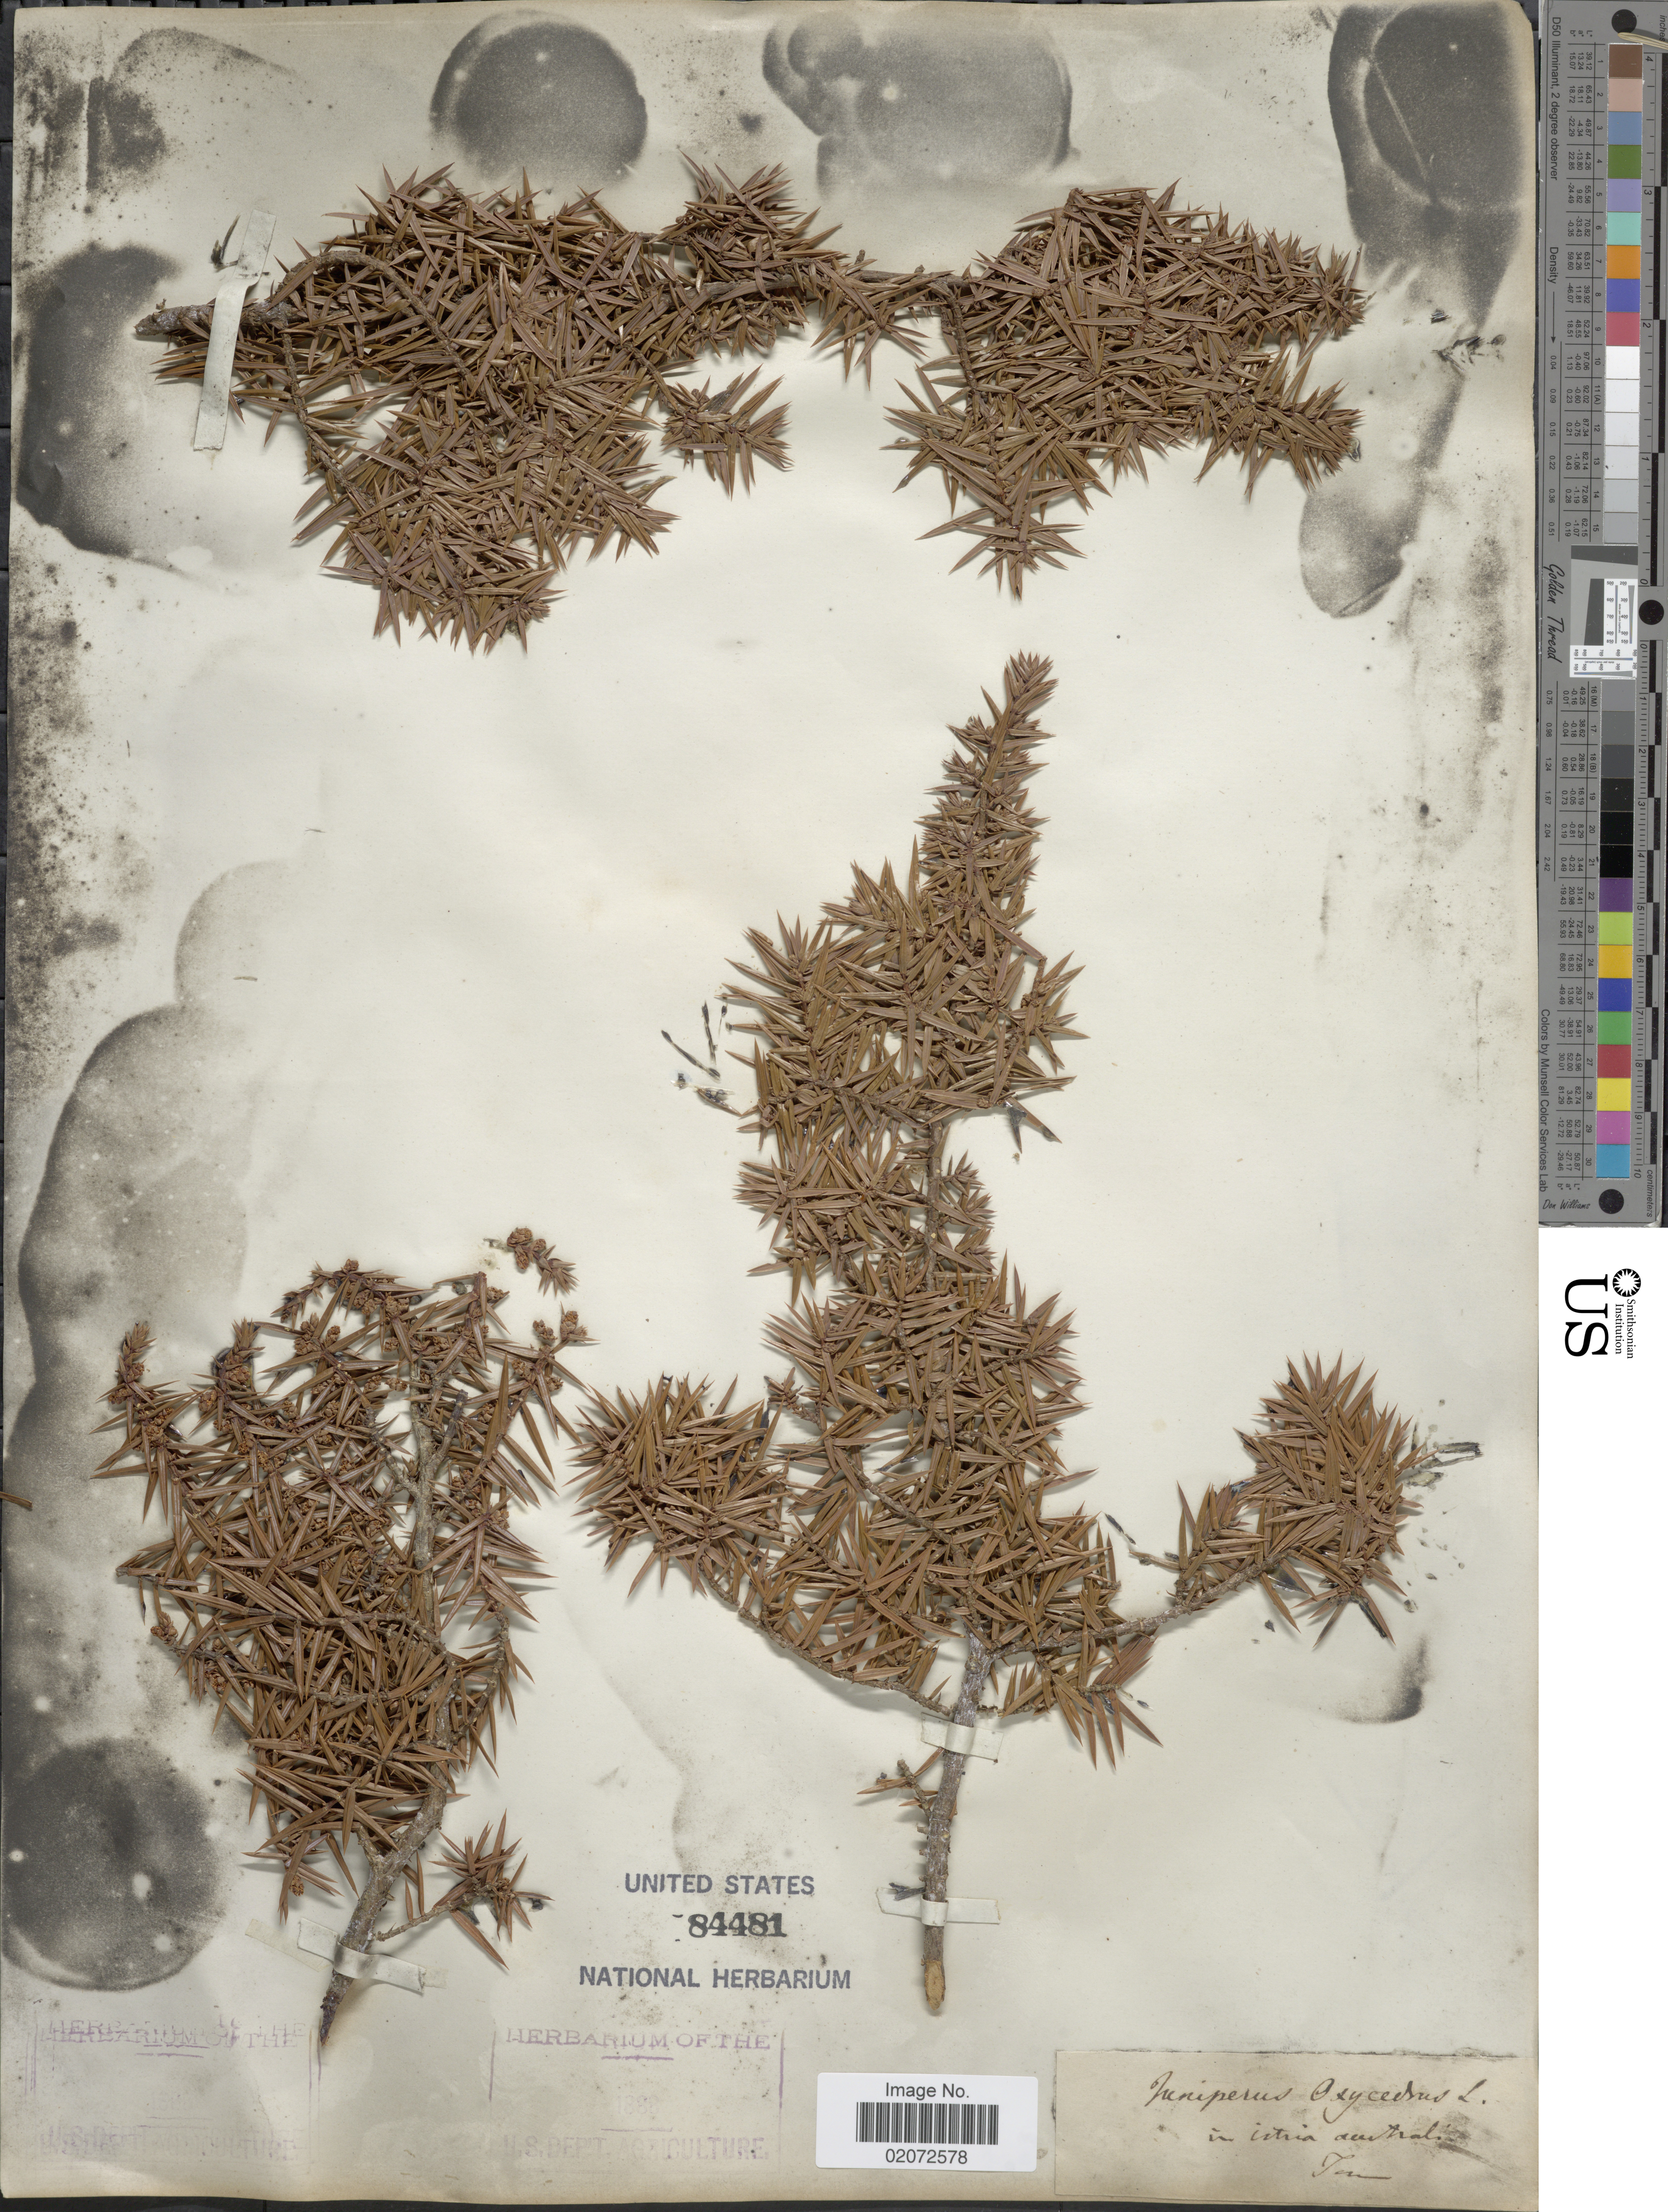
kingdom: Plantae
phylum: Tracheophyta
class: Pinopsida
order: Pinales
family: Cupressaceae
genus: Juniperus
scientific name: Juniperus oxycedrus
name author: L.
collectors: -- Ten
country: Croatia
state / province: Istria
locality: In istria austral.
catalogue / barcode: US 84481